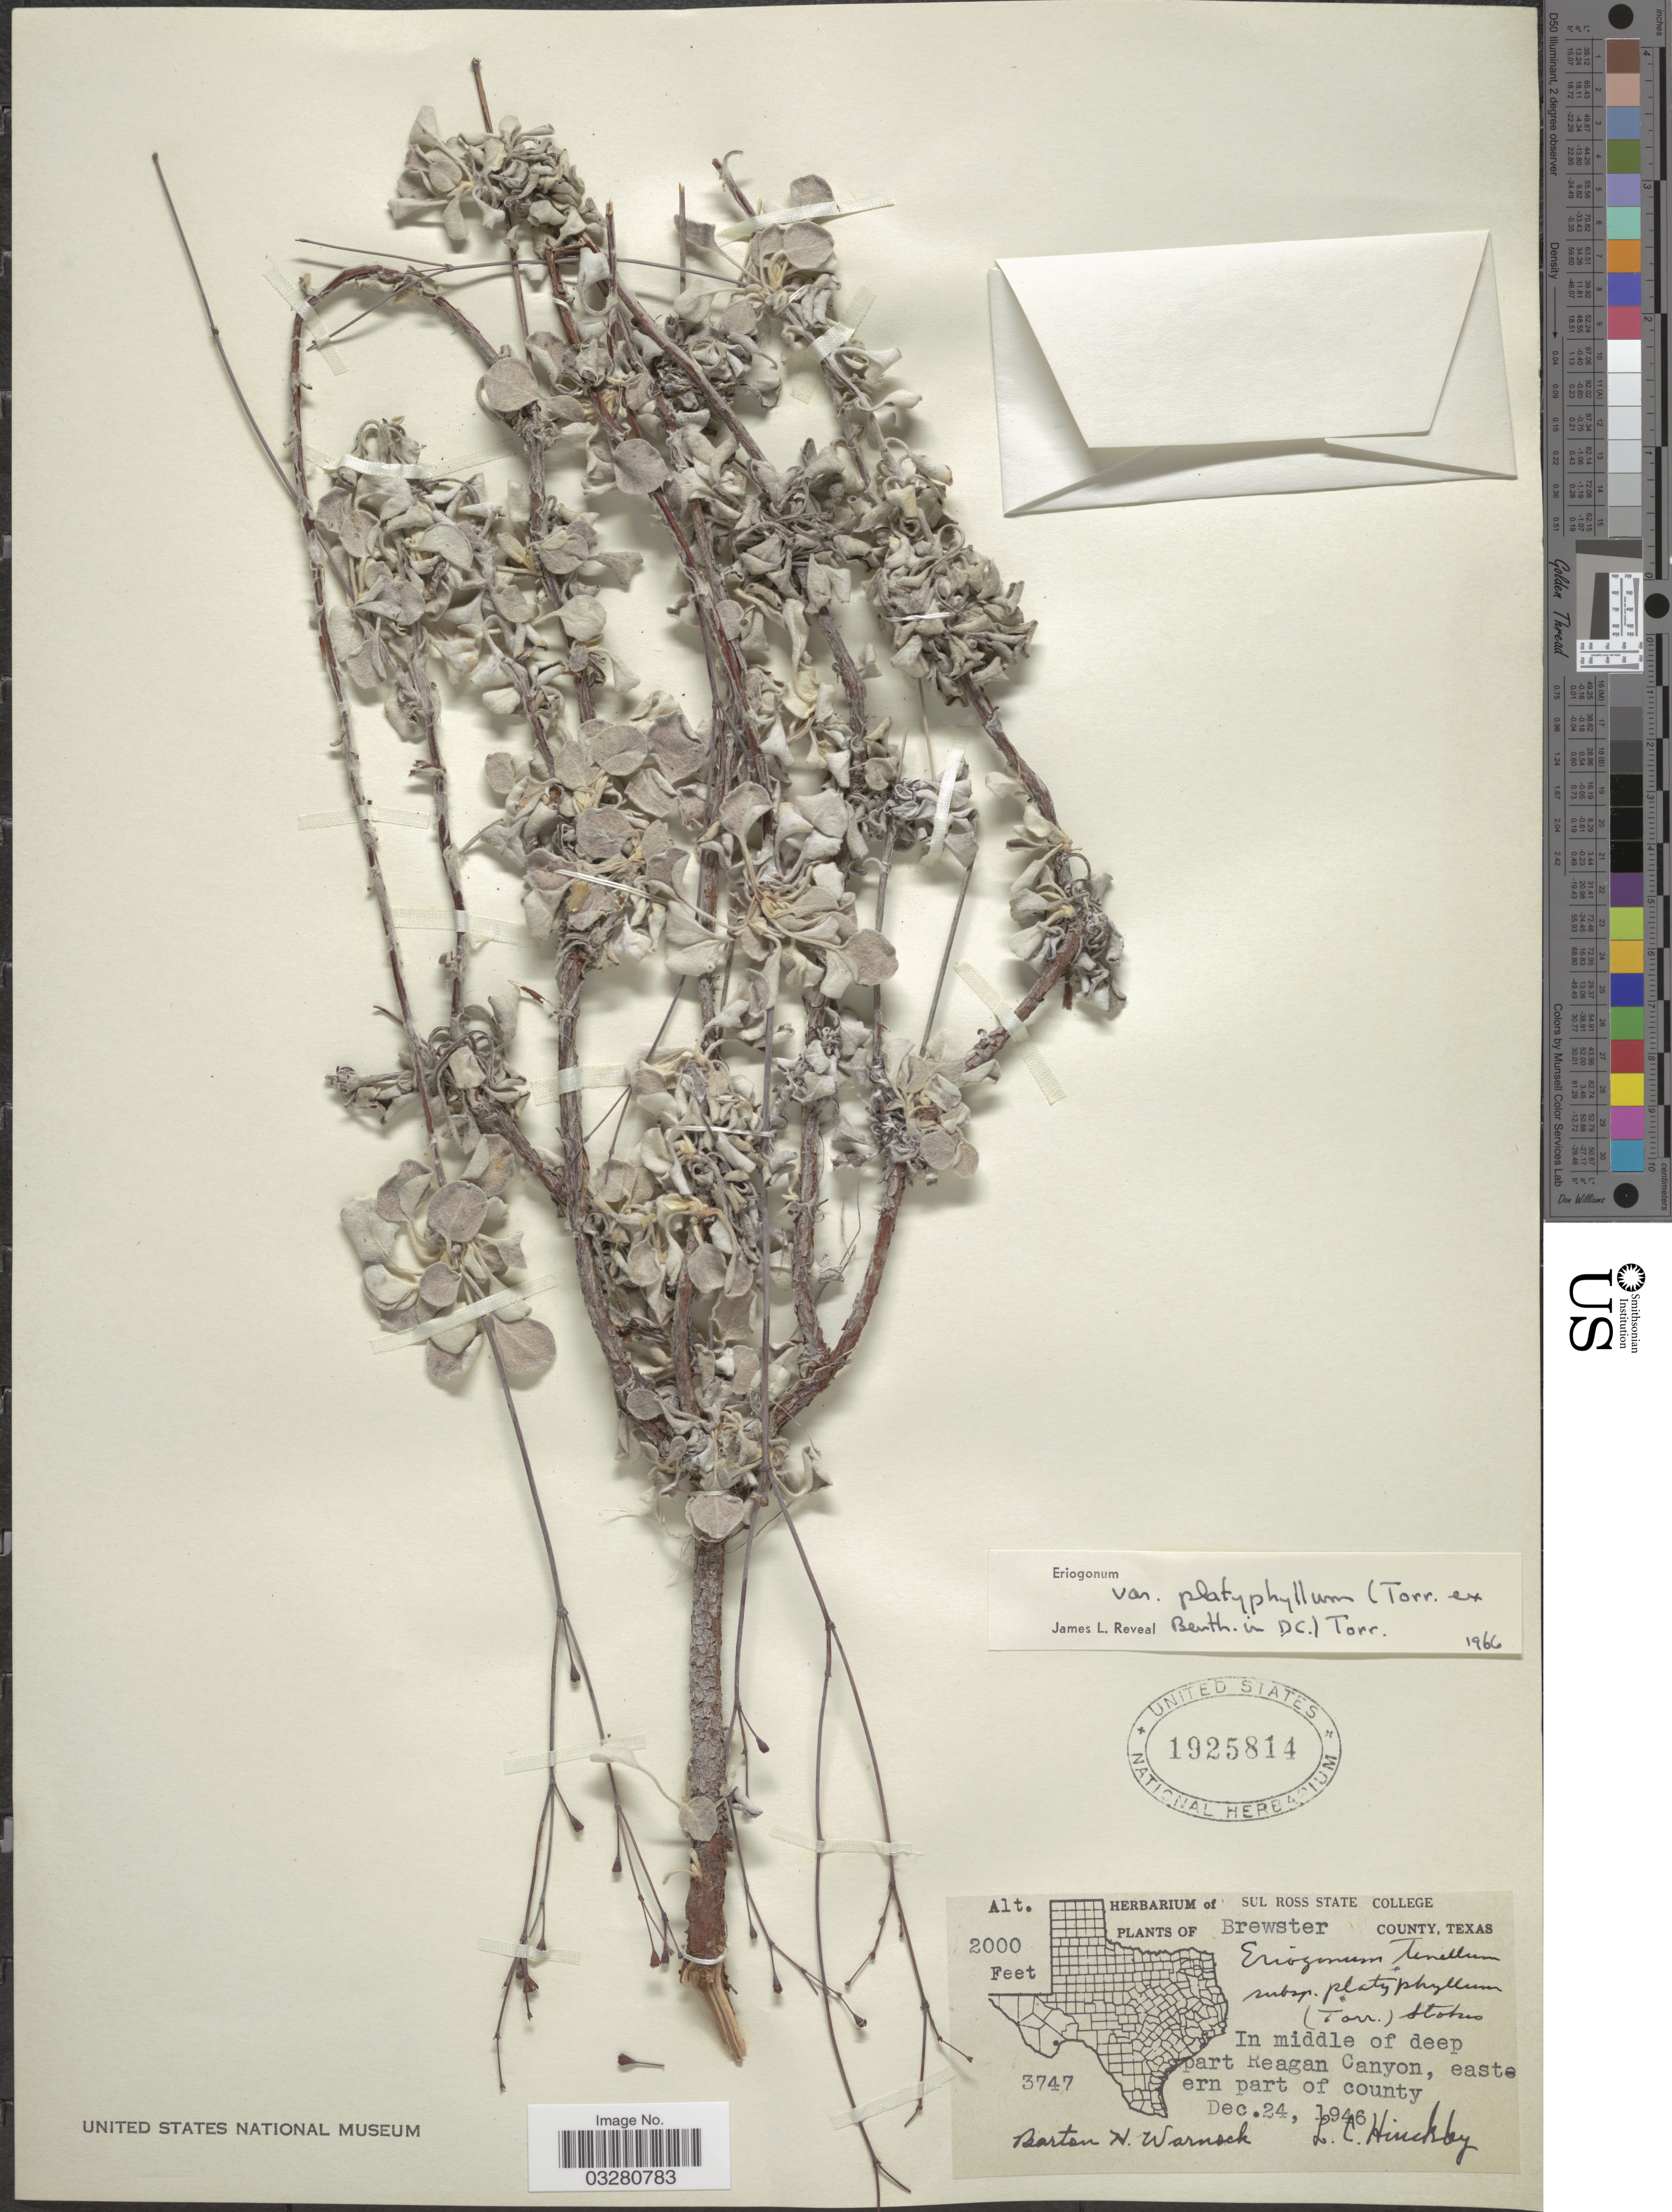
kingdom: Plantae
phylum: Tracheophyta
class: Magnoliopsida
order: Caryophyllales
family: Polygonaceae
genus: Eriogonum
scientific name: Eriogonum tenellum var. platyphyllum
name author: (Torr. ex Benth.) Torr.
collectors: B. H. Warnock & L. Hinckley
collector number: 3747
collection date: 1946-12-24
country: United States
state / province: Texas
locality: Brewster County. In middle of deep part Reagan Canyon, eastern part of county.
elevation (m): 610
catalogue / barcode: US 1925814